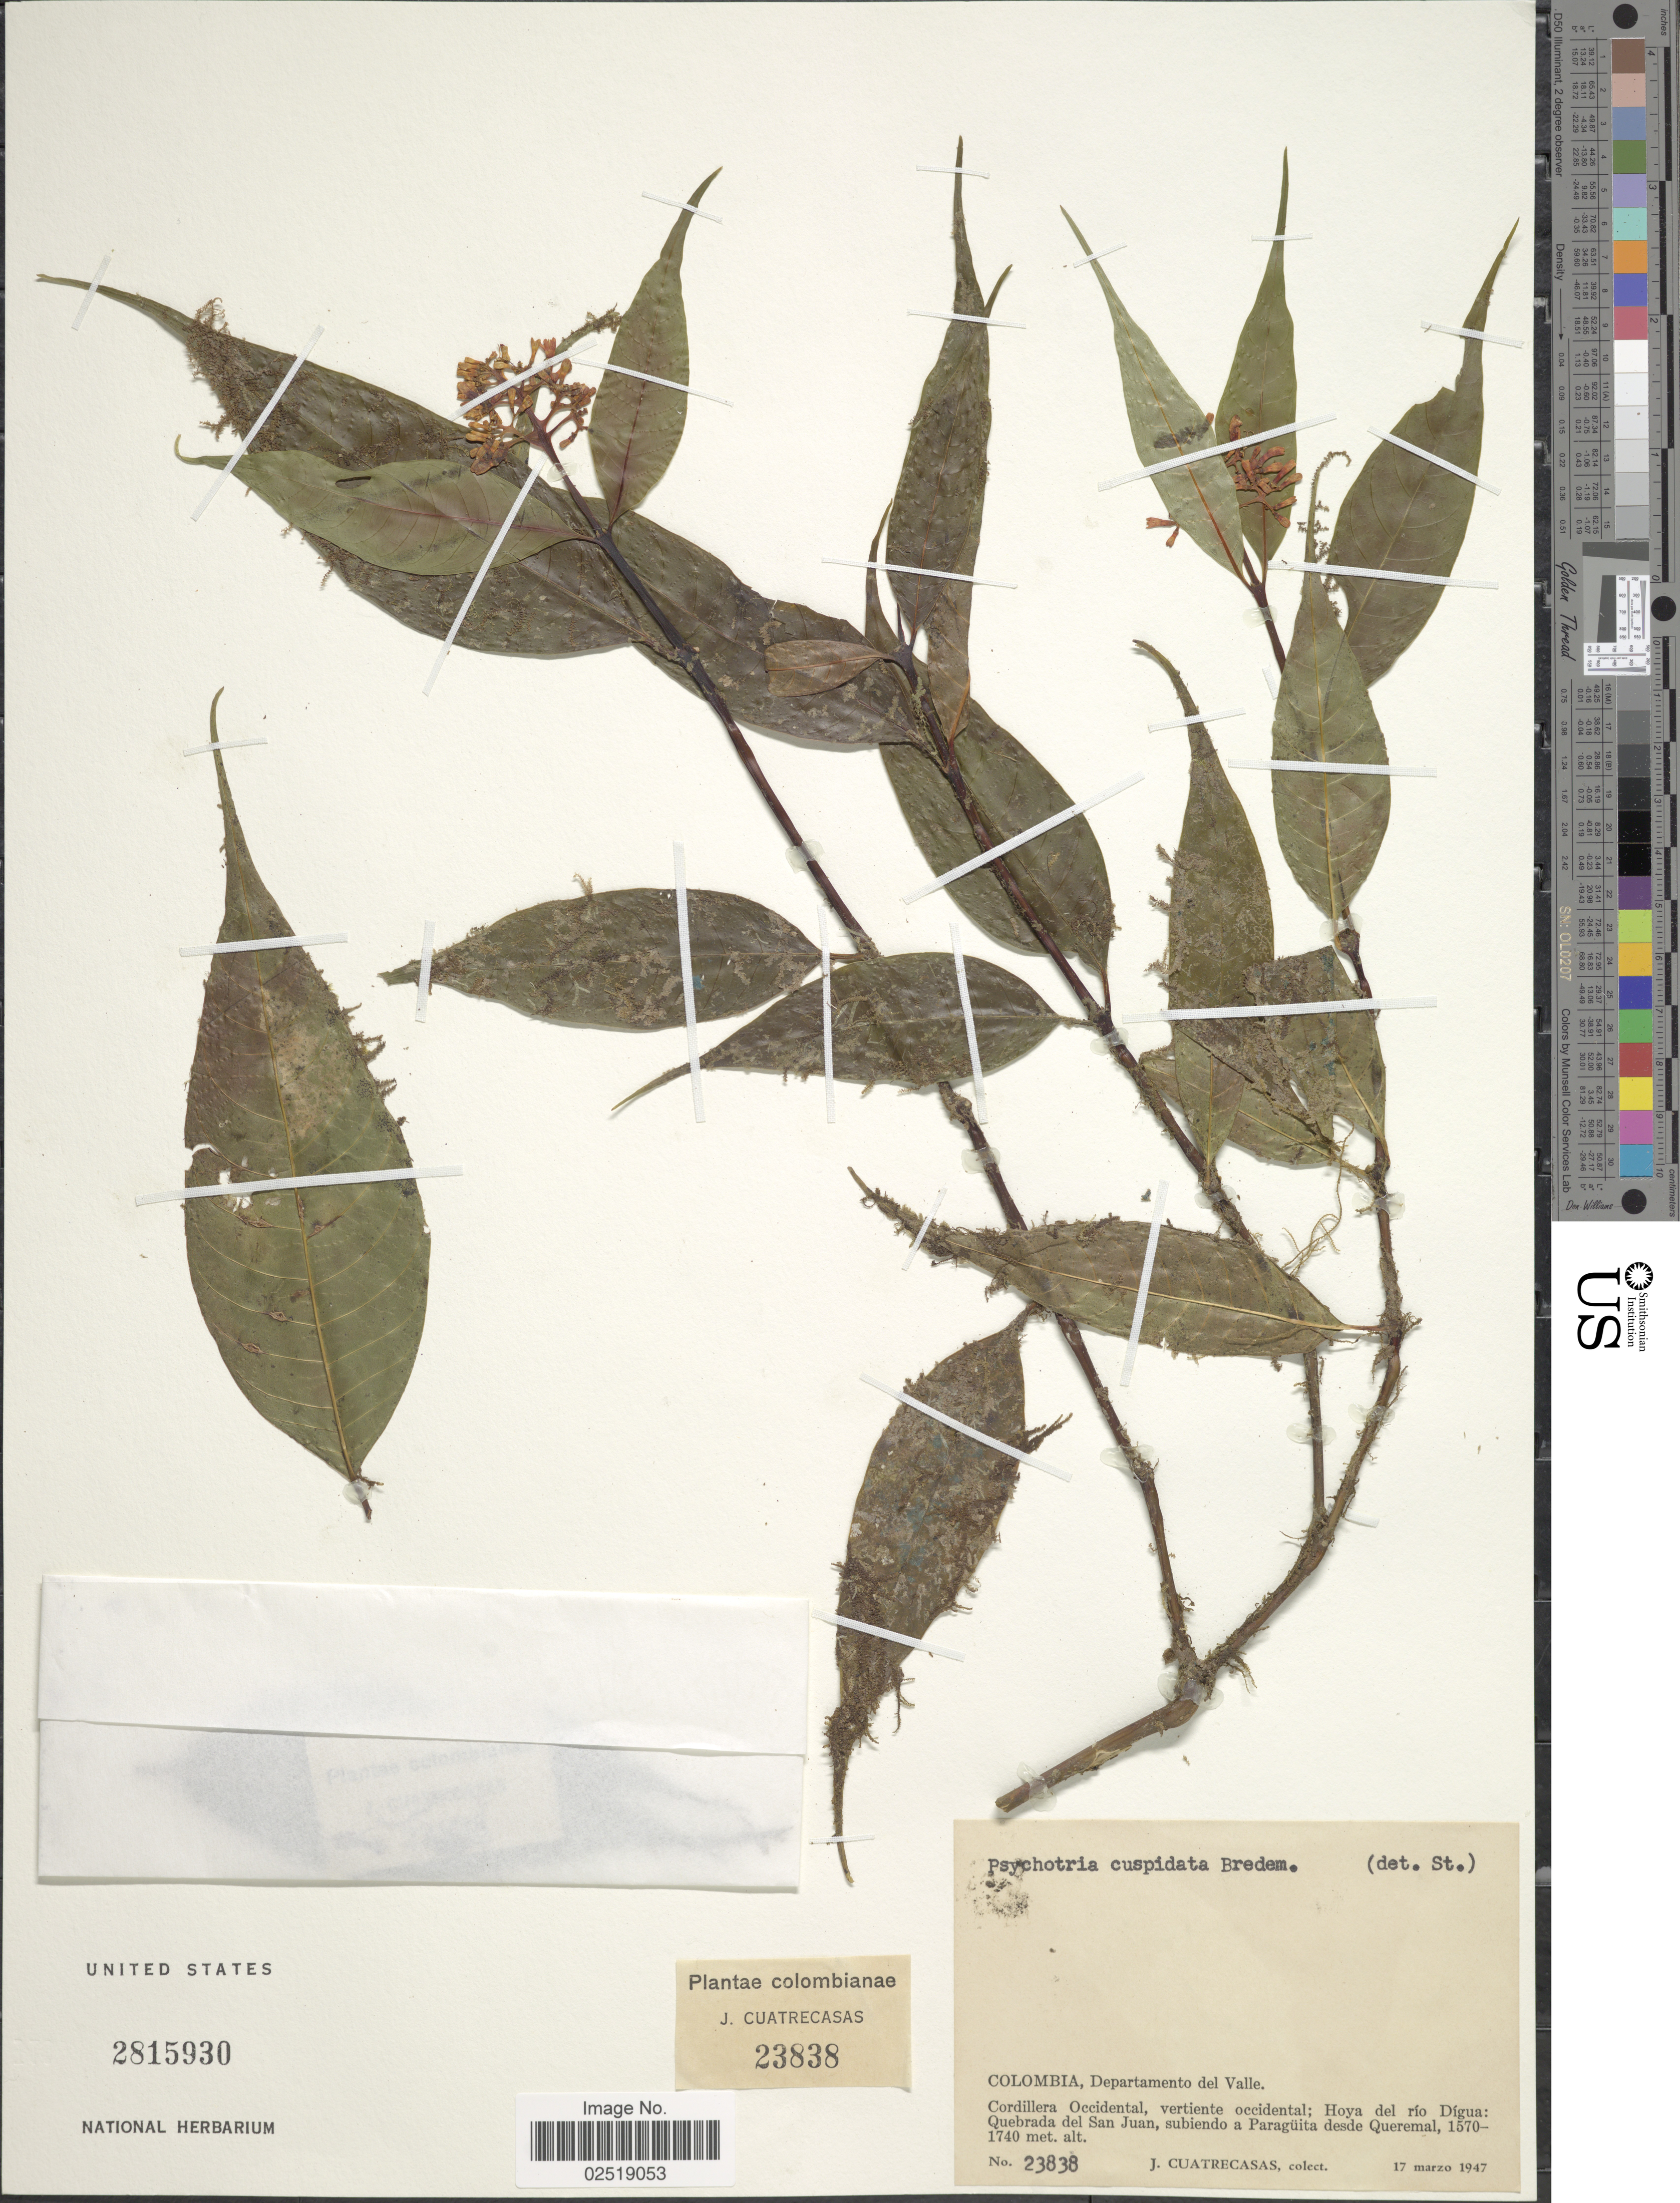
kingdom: Plantae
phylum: Tracheophyta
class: Magnoliopsida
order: Gentianales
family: Rubiaceae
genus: Psychotria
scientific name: Psychotria cuspidata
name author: Bredem. ex Schult.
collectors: J. Cuatrecasas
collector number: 23838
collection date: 1947-03-17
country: Colombia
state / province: Valle del Cauca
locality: Departamento del Valle. Cordillera Occidental, vertiente occidental; Hoya del rio Digua: Quebrada del San Juan, subiendo a Paraguita desde Queremal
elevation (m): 1570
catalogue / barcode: US 2815930